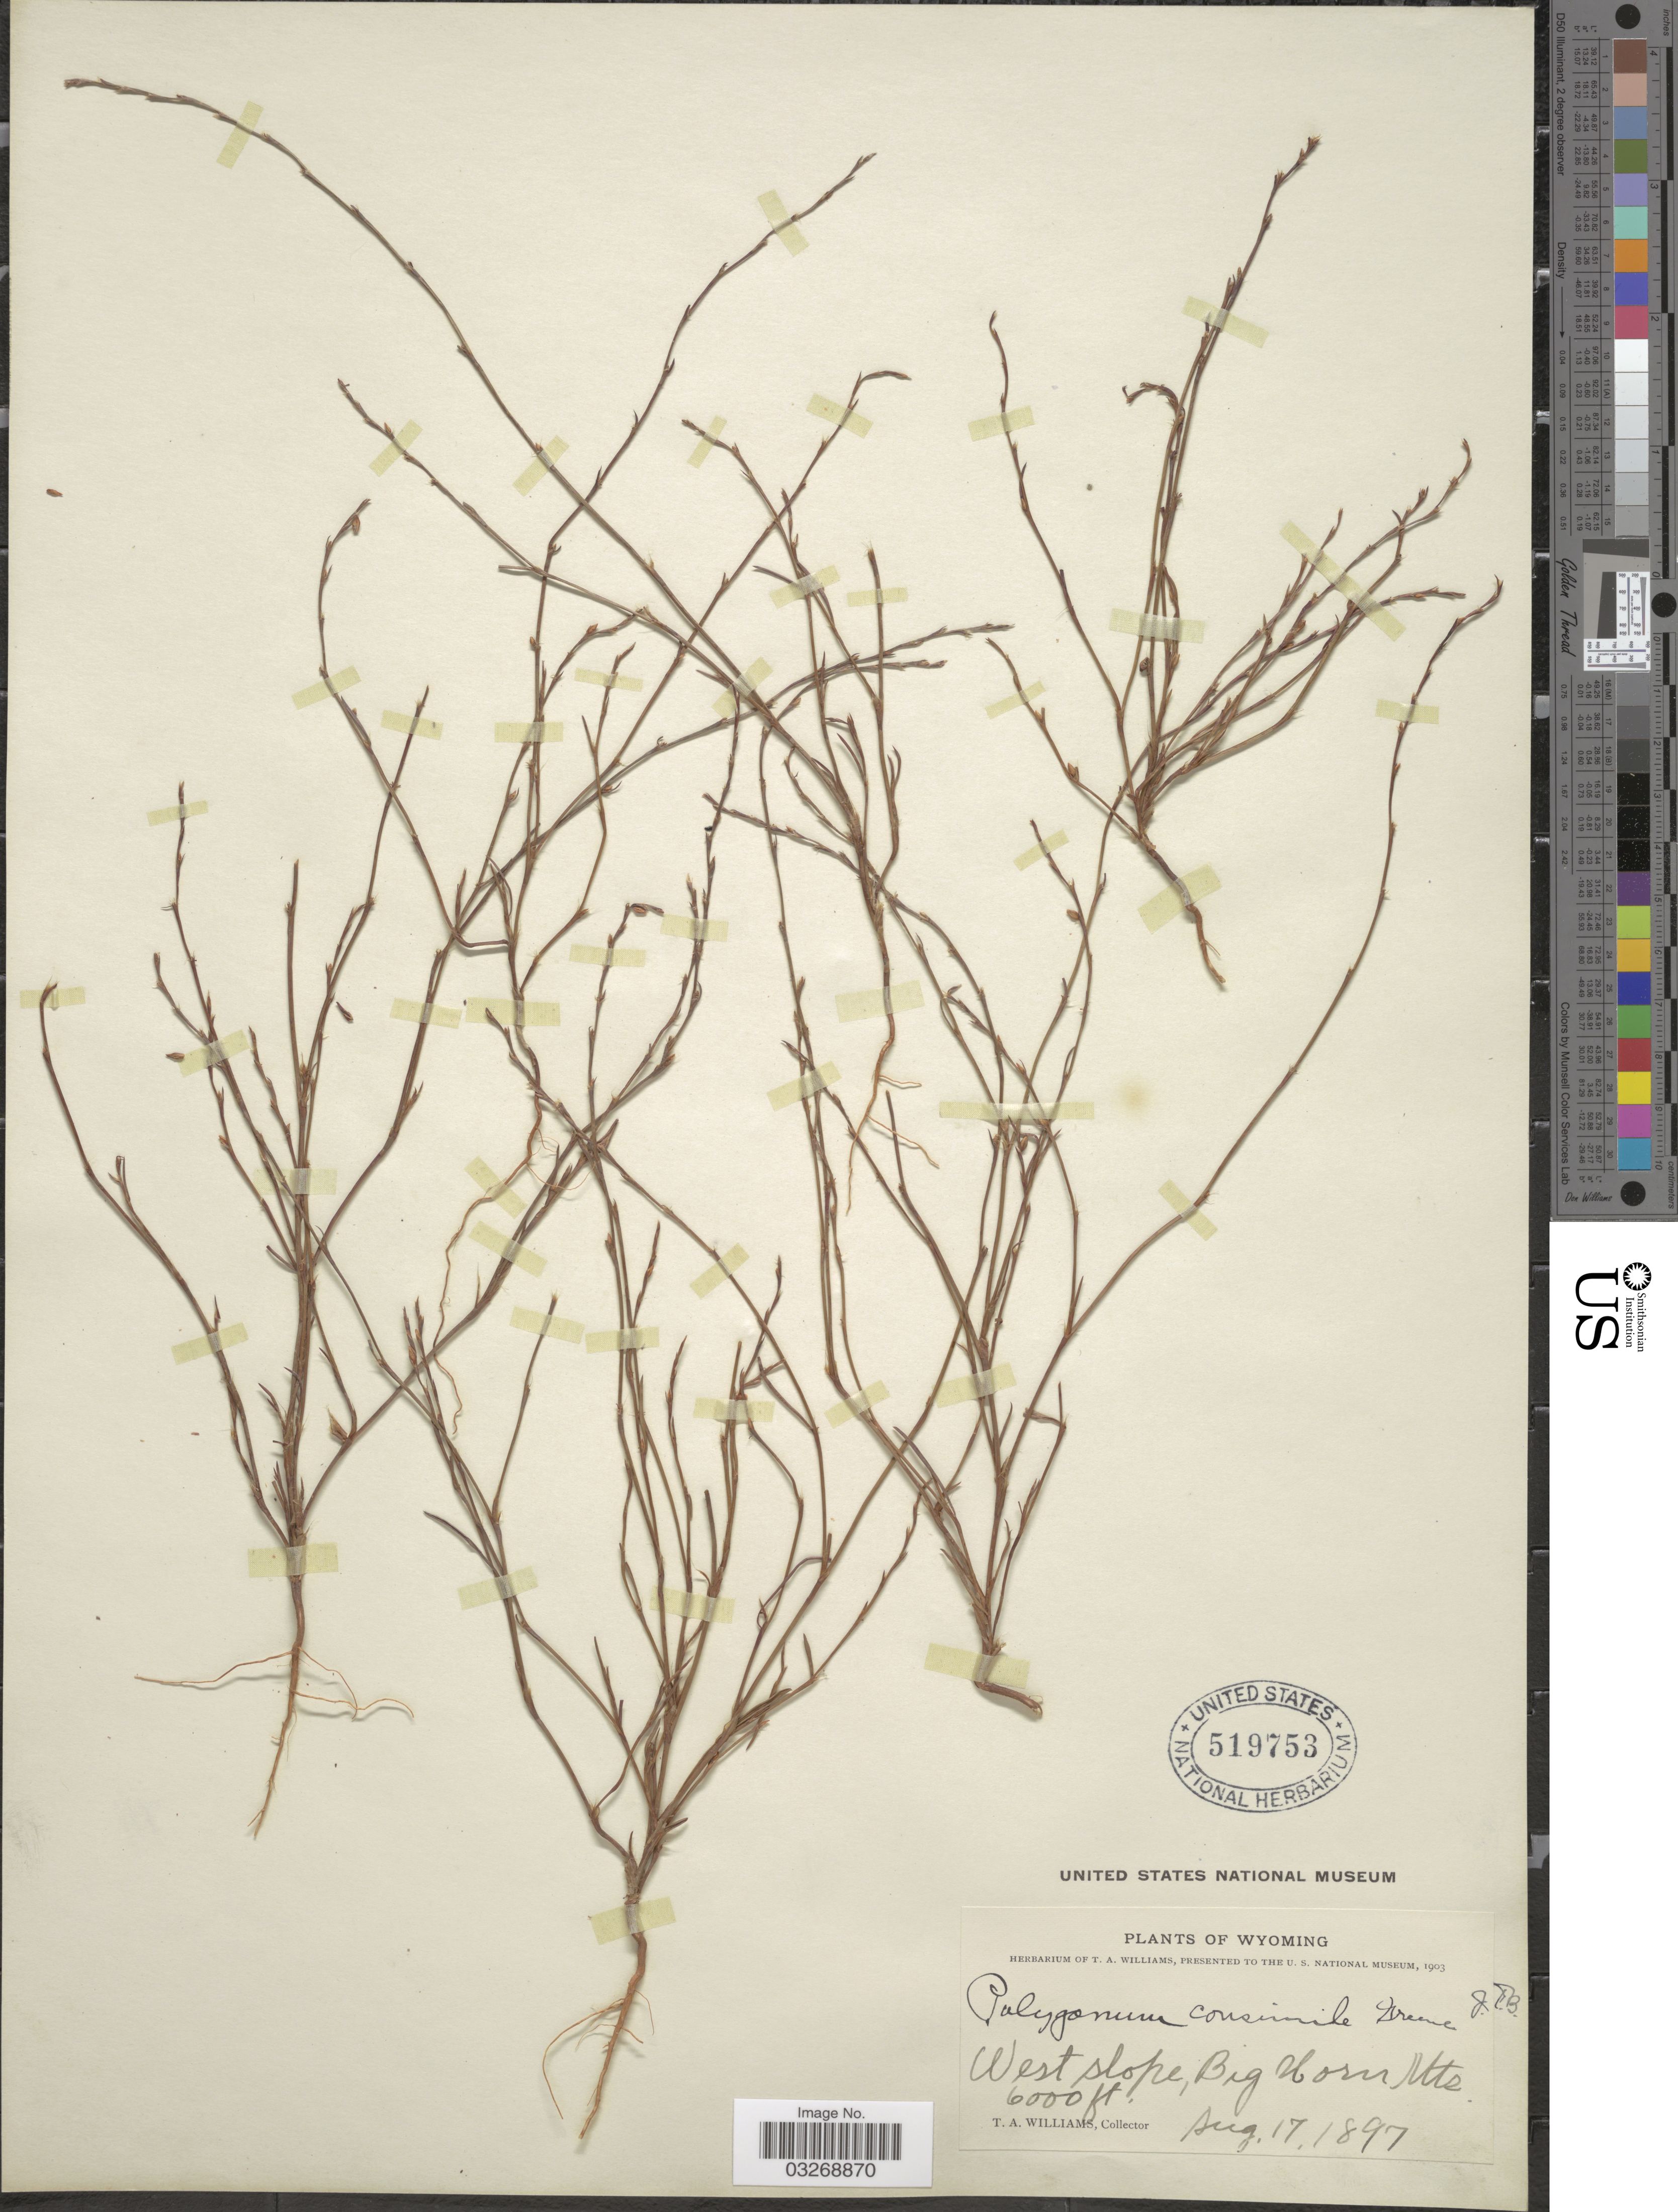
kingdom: Plantae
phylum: Tracheophyta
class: Magnoliopsida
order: Caryophyllales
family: Polygonaceae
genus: Polygonum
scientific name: Polygonum consimile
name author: S.W. Greene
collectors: T. Williams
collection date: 1897-08-17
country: United States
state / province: Wyoming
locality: West slope, Big Horn Mts.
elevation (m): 1829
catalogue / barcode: US 519753